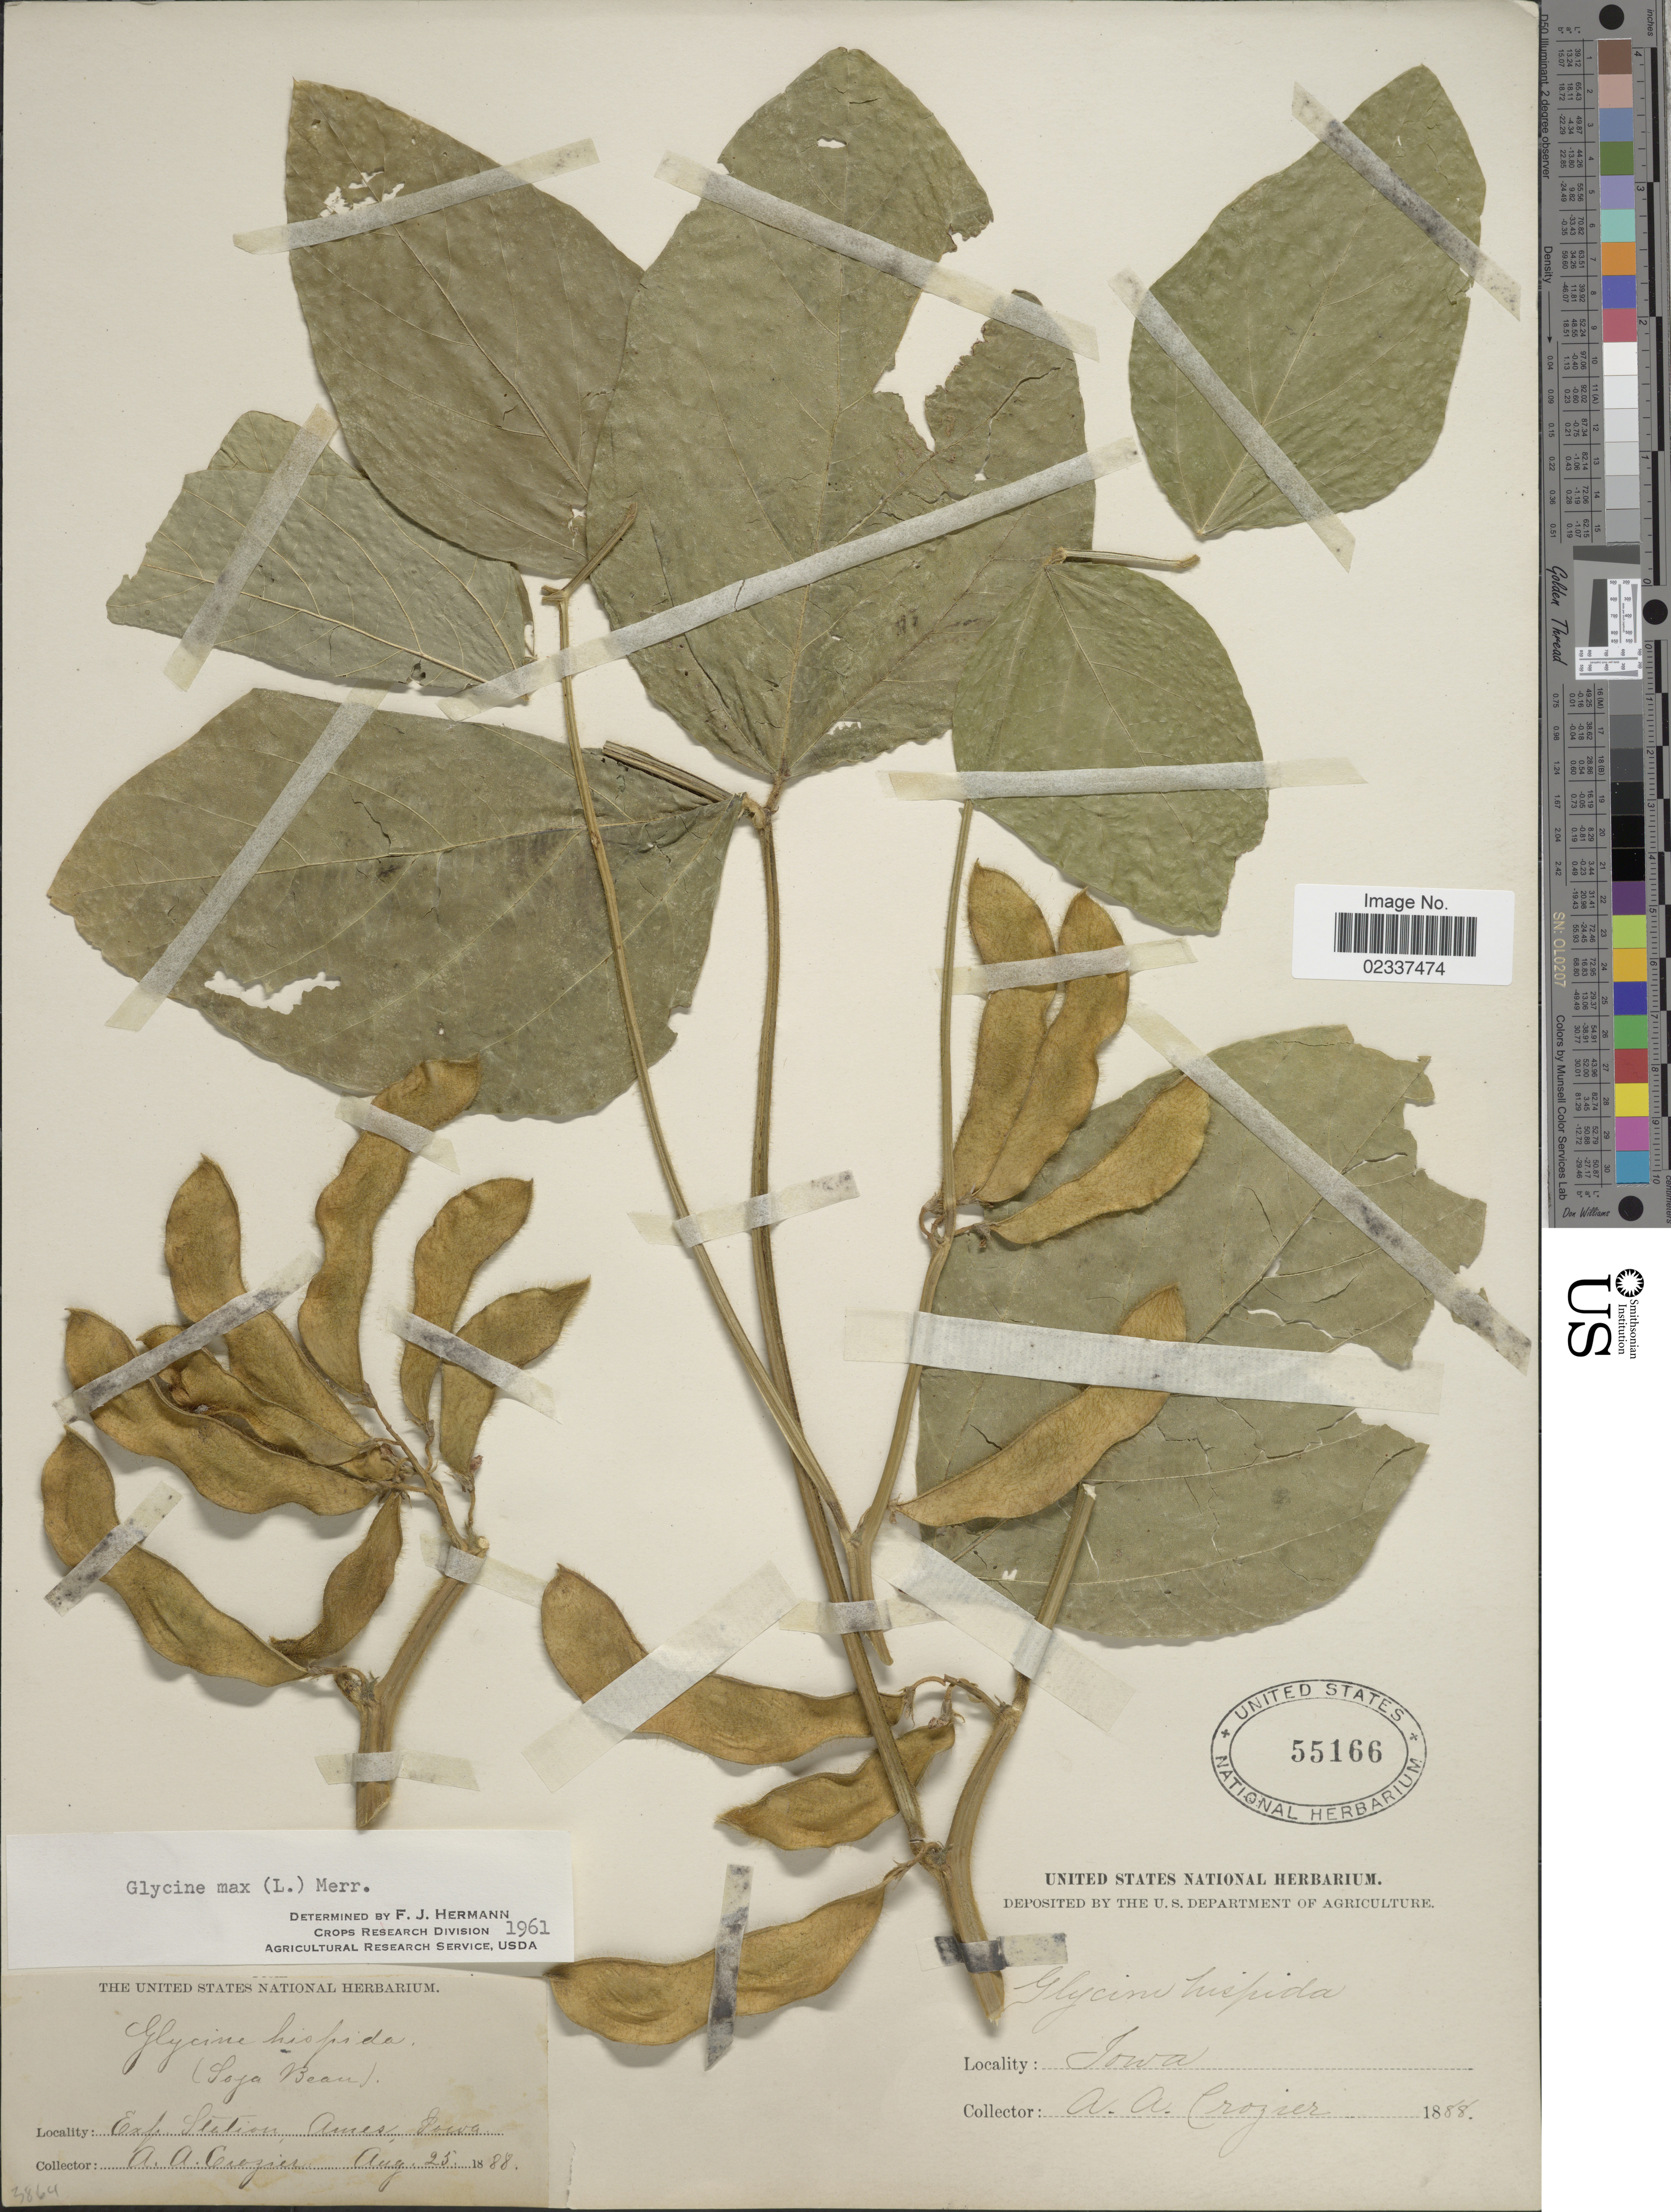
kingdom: Plantae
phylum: Tracheophyta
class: Magnoliopsida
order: Fabales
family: Fabaceae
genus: Glycine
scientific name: Glycine max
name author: (L.) Merr.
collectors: A. Crozier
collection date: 1888-08-25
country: United States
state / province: Iowa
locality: Exp. Station, Ames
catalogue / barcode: US 55166